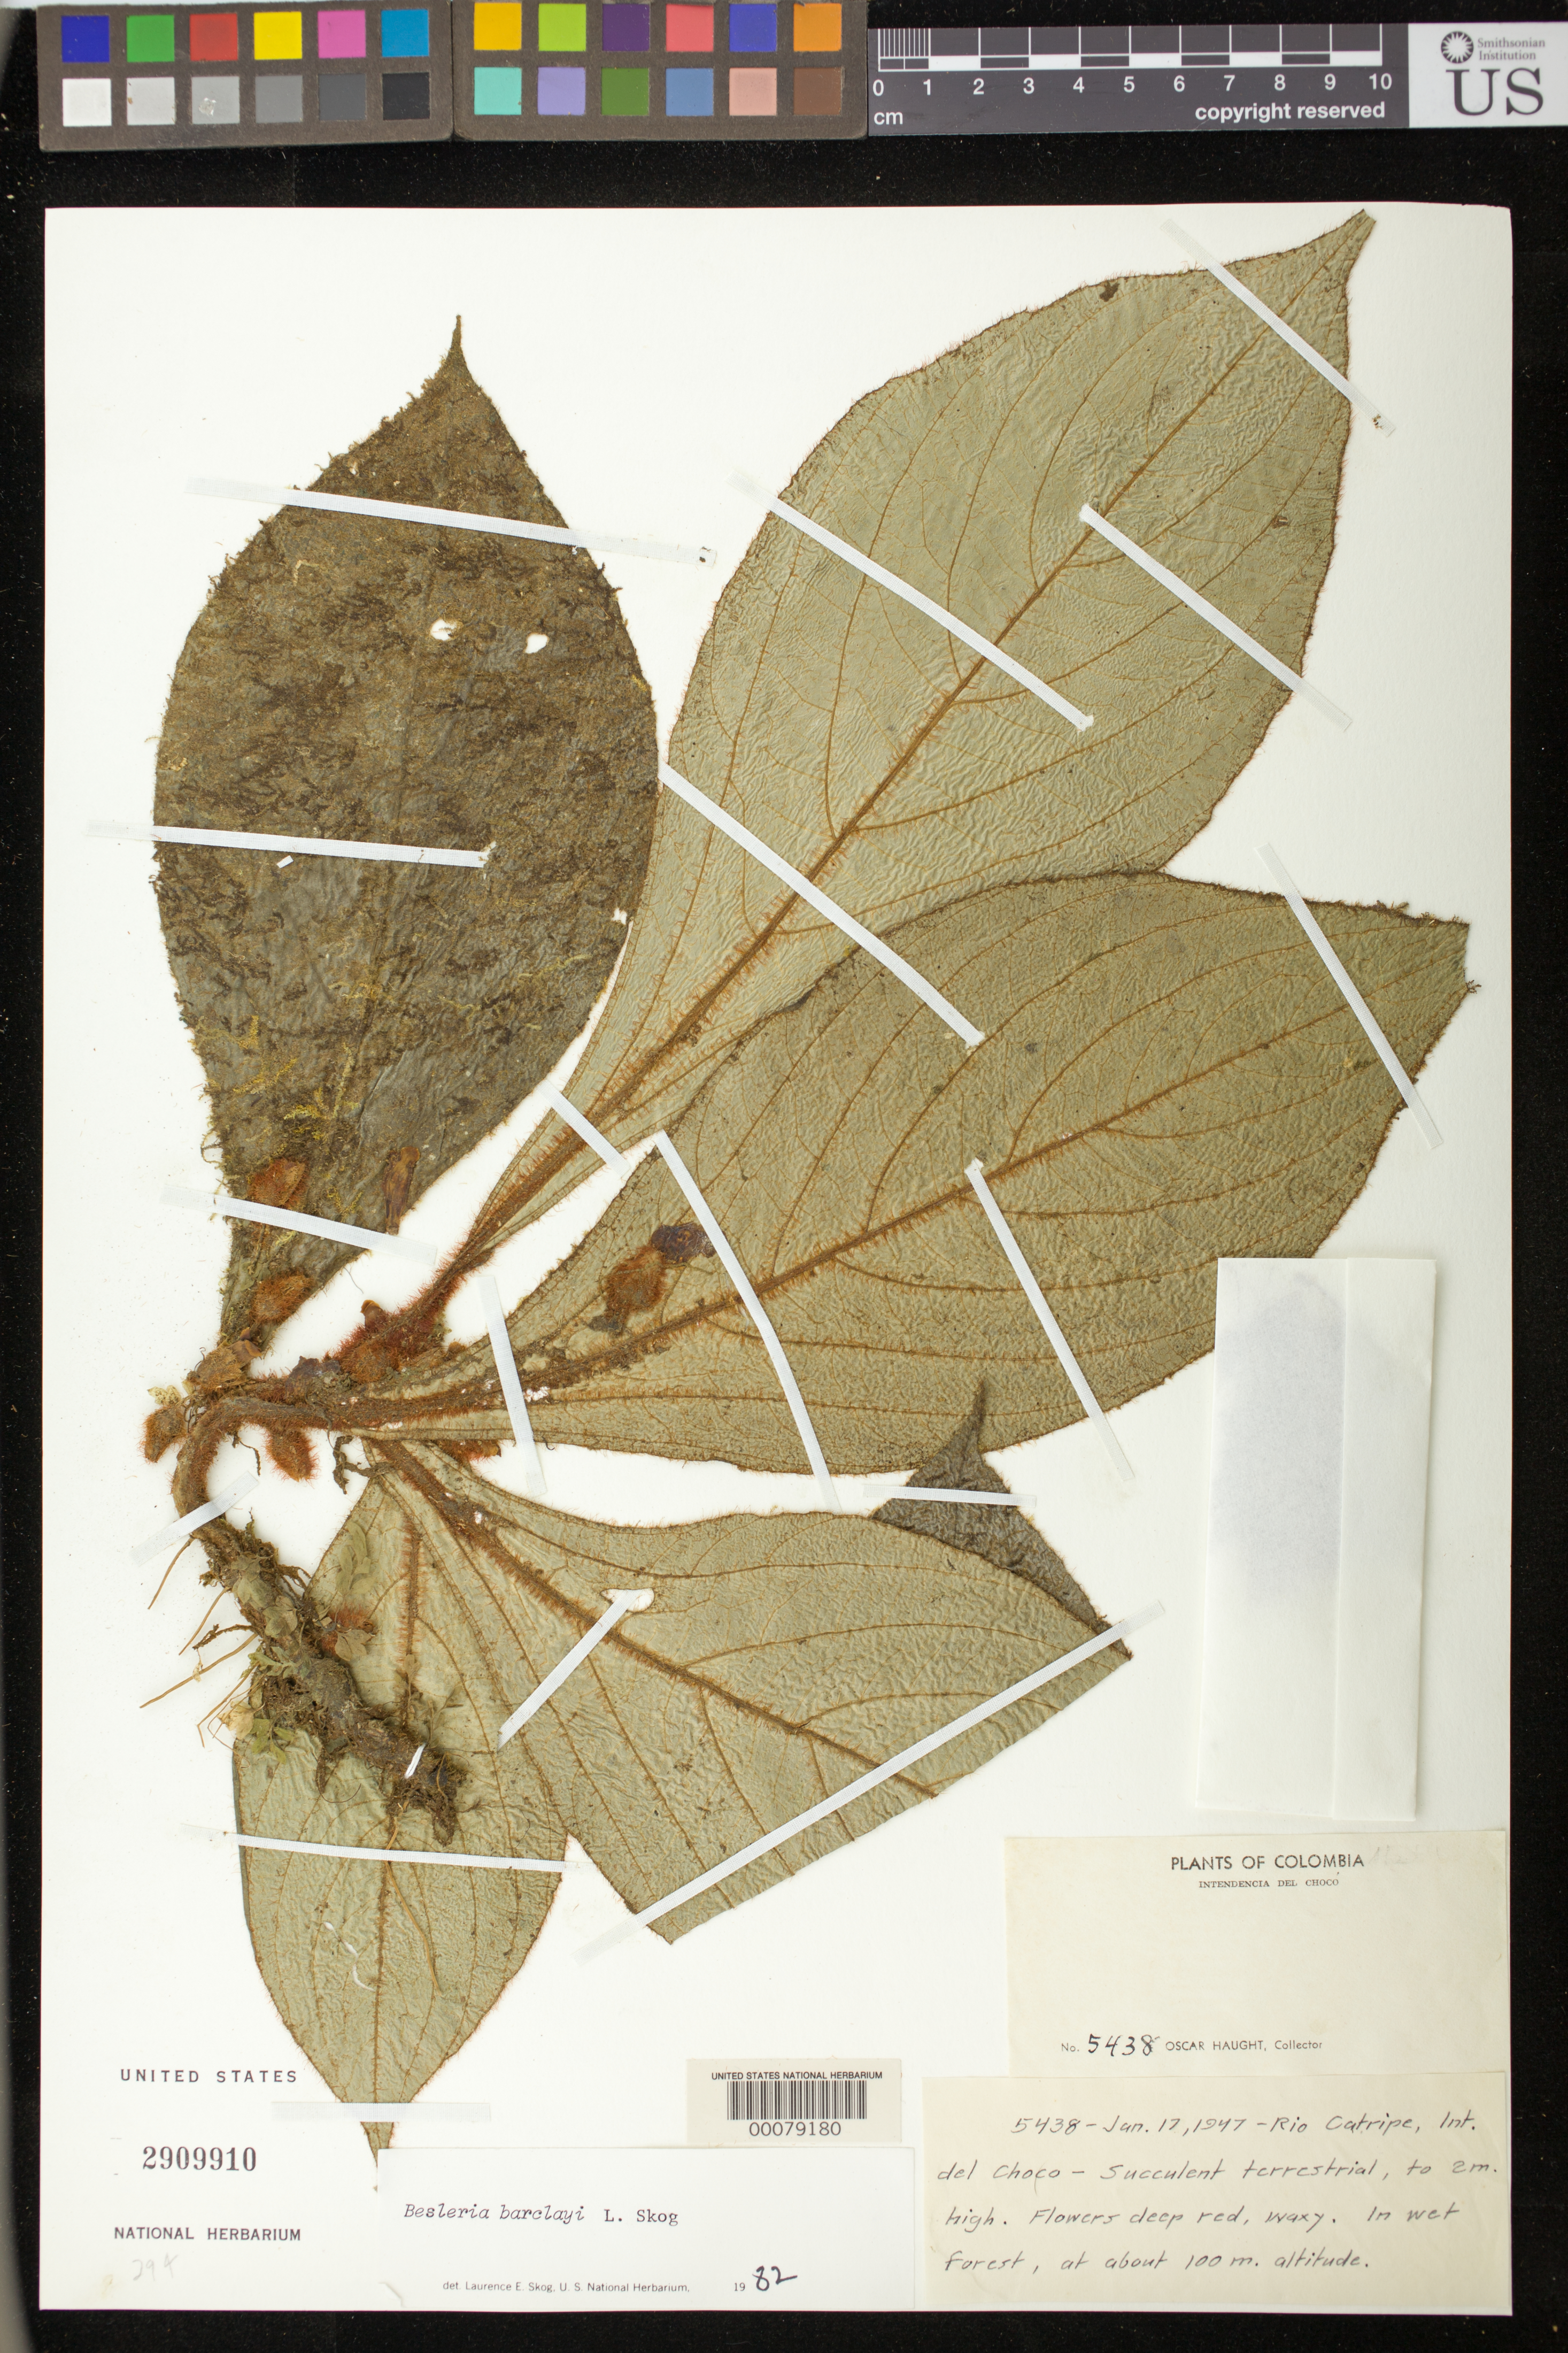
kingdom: Plantae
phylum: Tracheophyta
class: Magnoliopsida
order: Lamiales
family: Gesneriaceae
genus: Besleria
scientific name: Besleria barclayi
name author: L.E. Skog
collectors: O. L. Haught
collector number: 5438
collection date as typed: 17 Jan 1947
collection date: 1947-01-17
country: Colombia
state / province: Chocó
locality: Rio Catripe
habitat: In wet forest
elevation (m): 100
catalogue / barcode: US 2909910